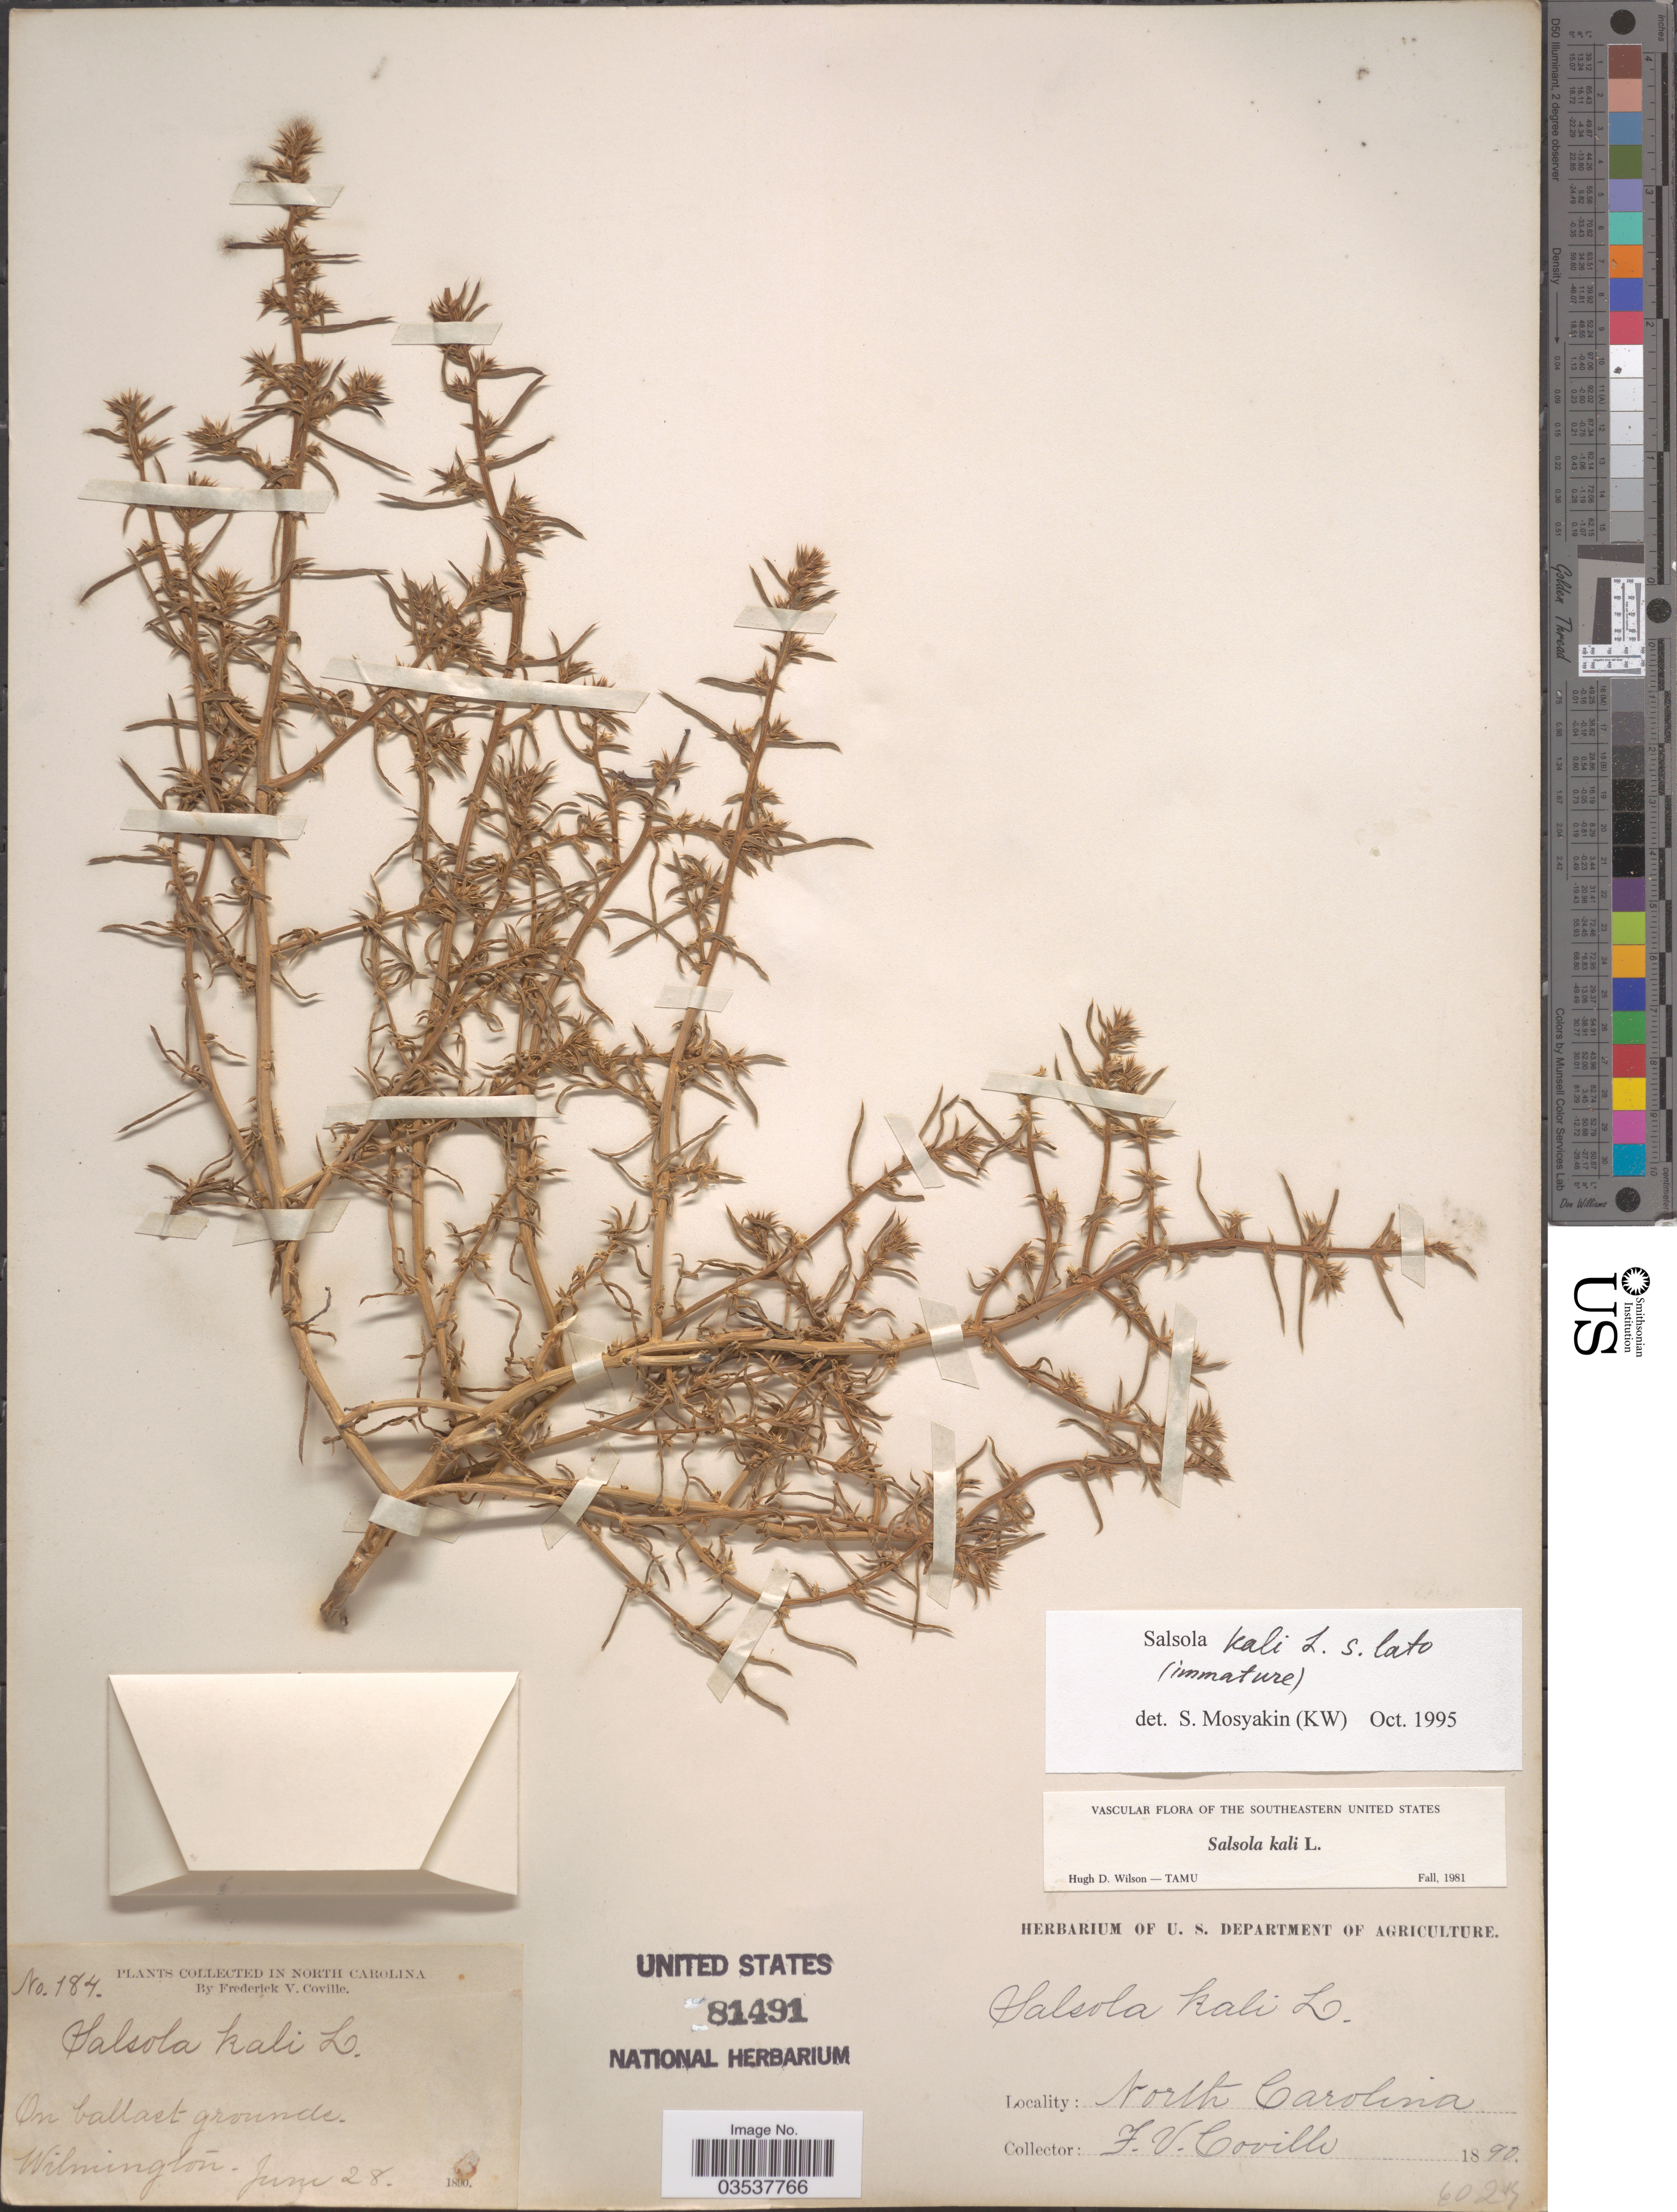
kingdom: Plantae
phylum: Tracheophyta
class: Magnoliopsida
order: Caryophyllales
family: Amaranthaceae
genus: Salsola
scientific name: Salsola kali var. caroliniana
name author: (Walter) Nutt.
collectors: F. V. Coville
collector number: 184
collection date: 1890-06-28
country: United States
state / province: North Carolina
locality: On ballast grounds. Wilmington.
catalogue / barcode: US 81491